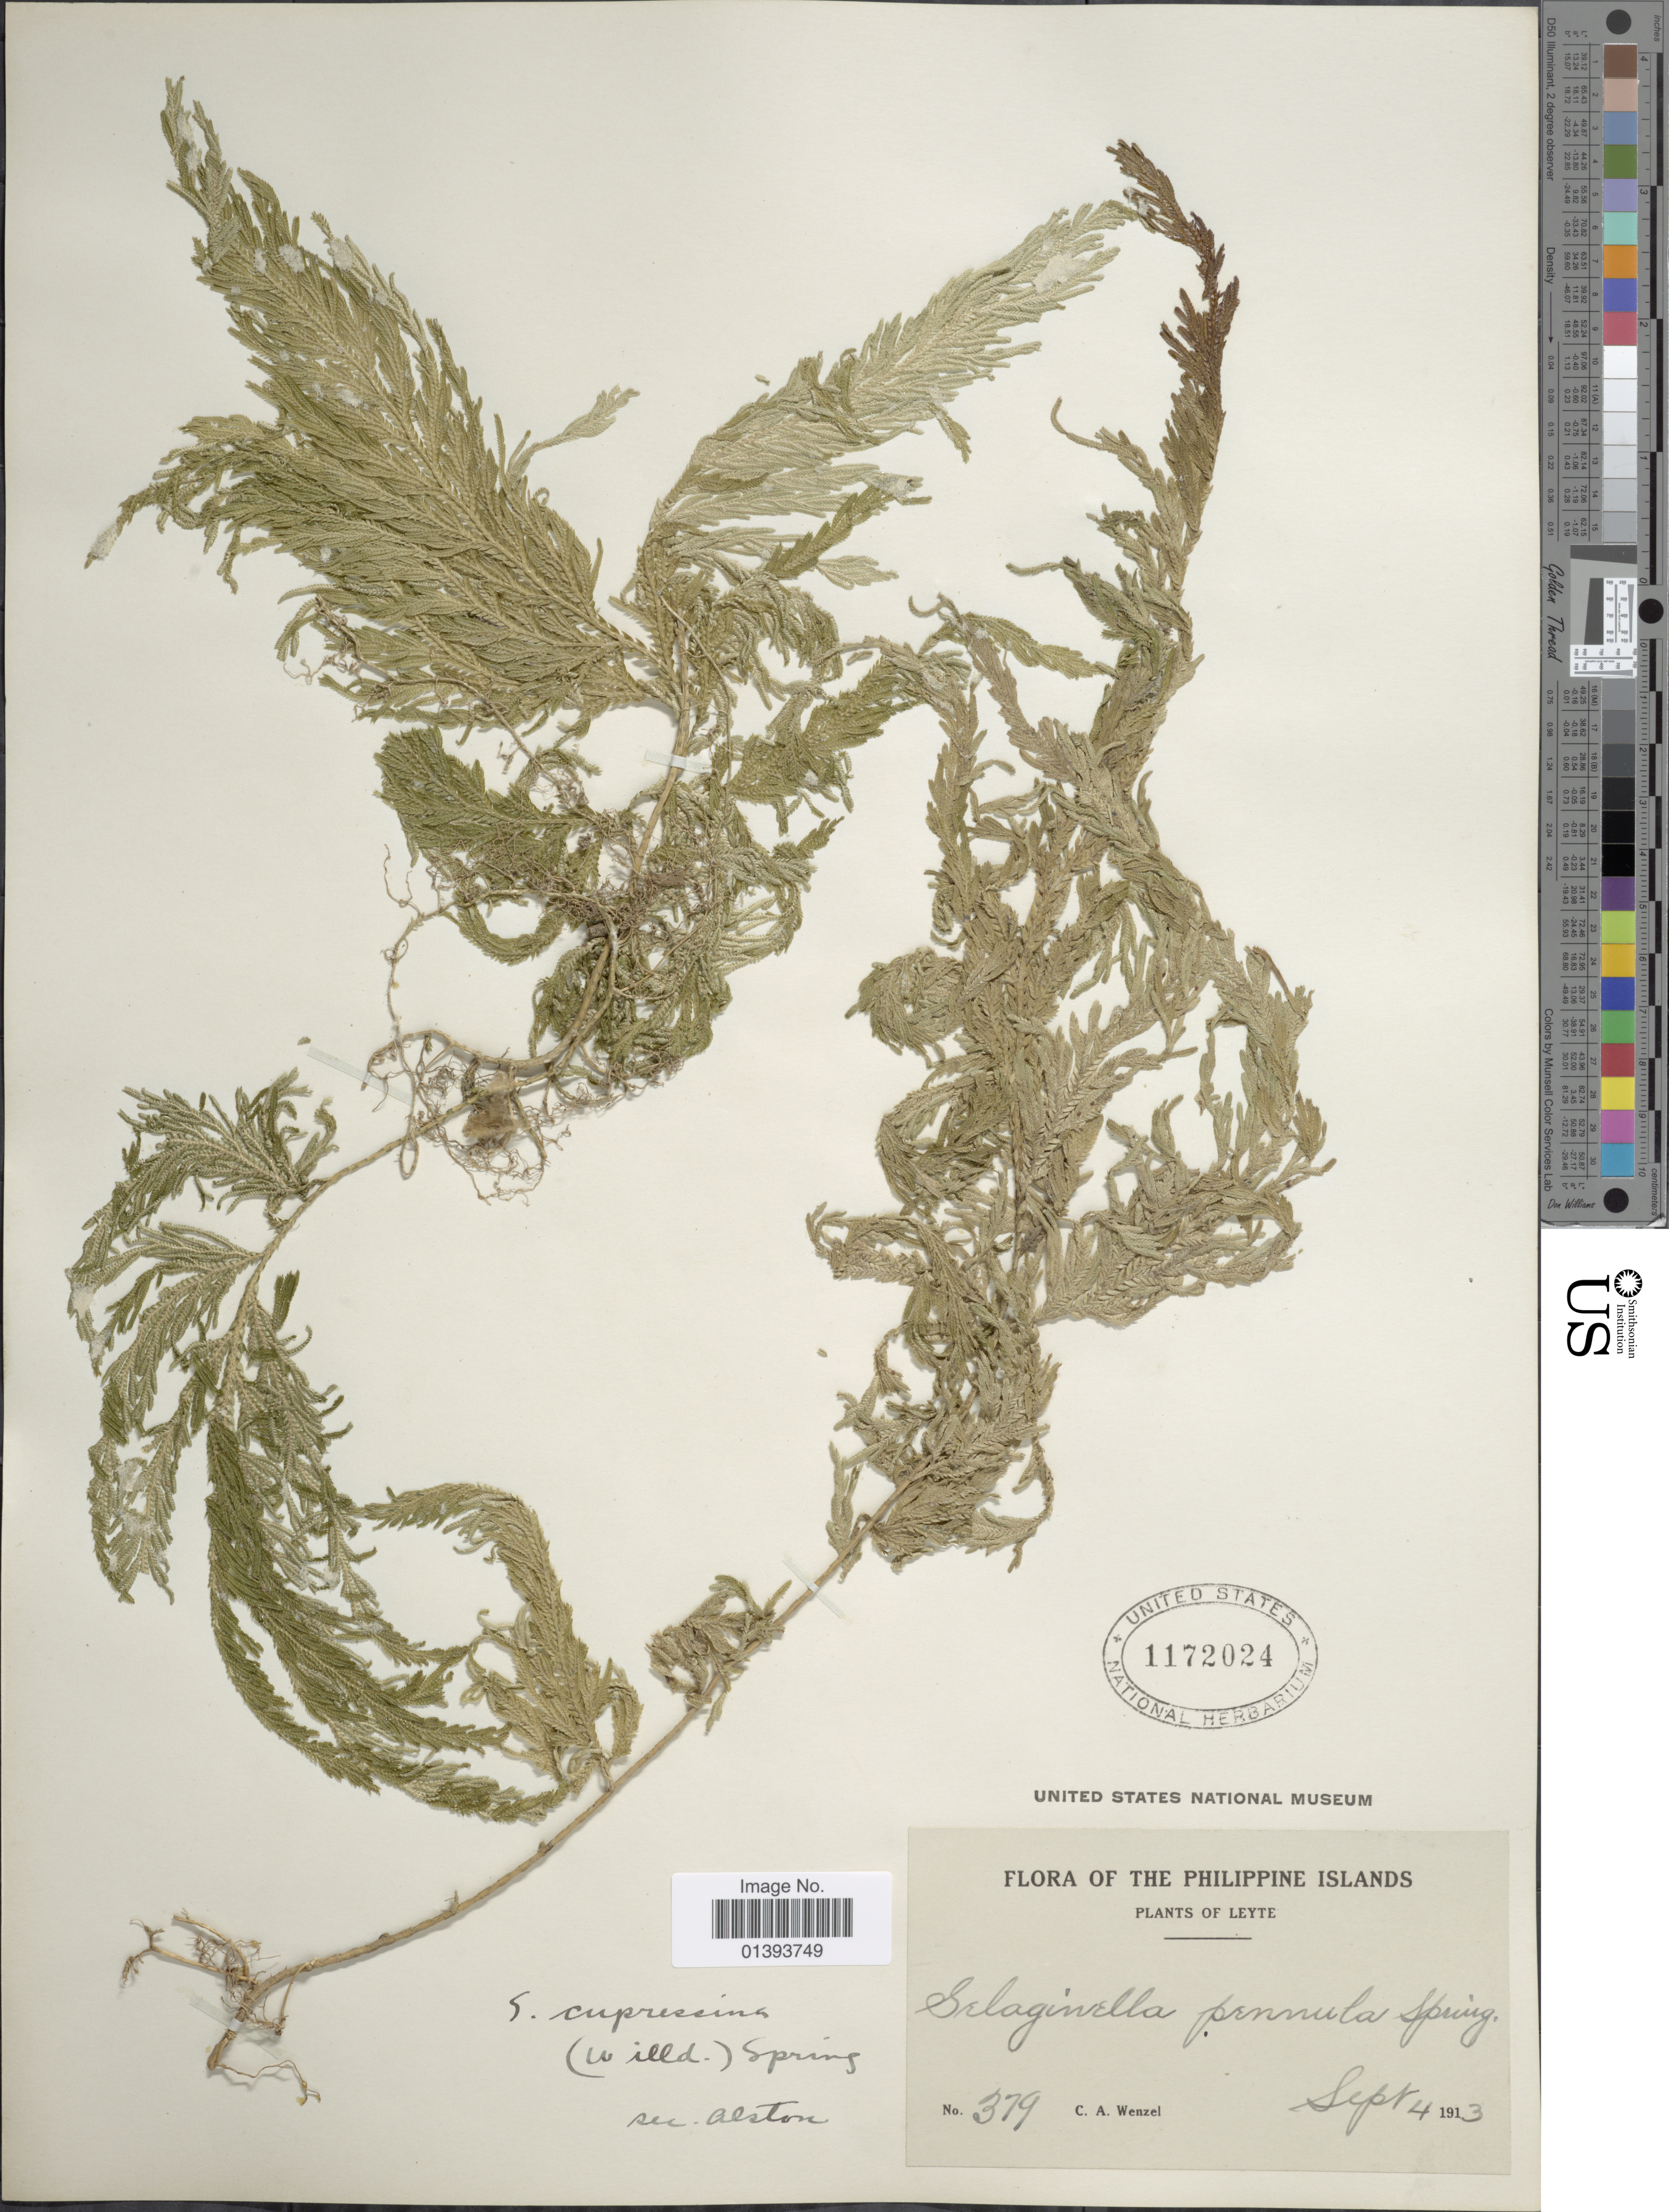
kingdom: Plantae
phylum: Tracheophyta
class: Lycopodiopsida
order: Selaginellales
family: Selaginellaceae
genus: Selaginella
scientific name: Selaginella cupressina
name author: (Willd.) Spring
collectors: C. Wenzel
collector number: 379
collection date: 1913-09-04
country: Philippines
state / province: Eastern Visayas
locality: Leyte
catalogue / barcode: US 1172024